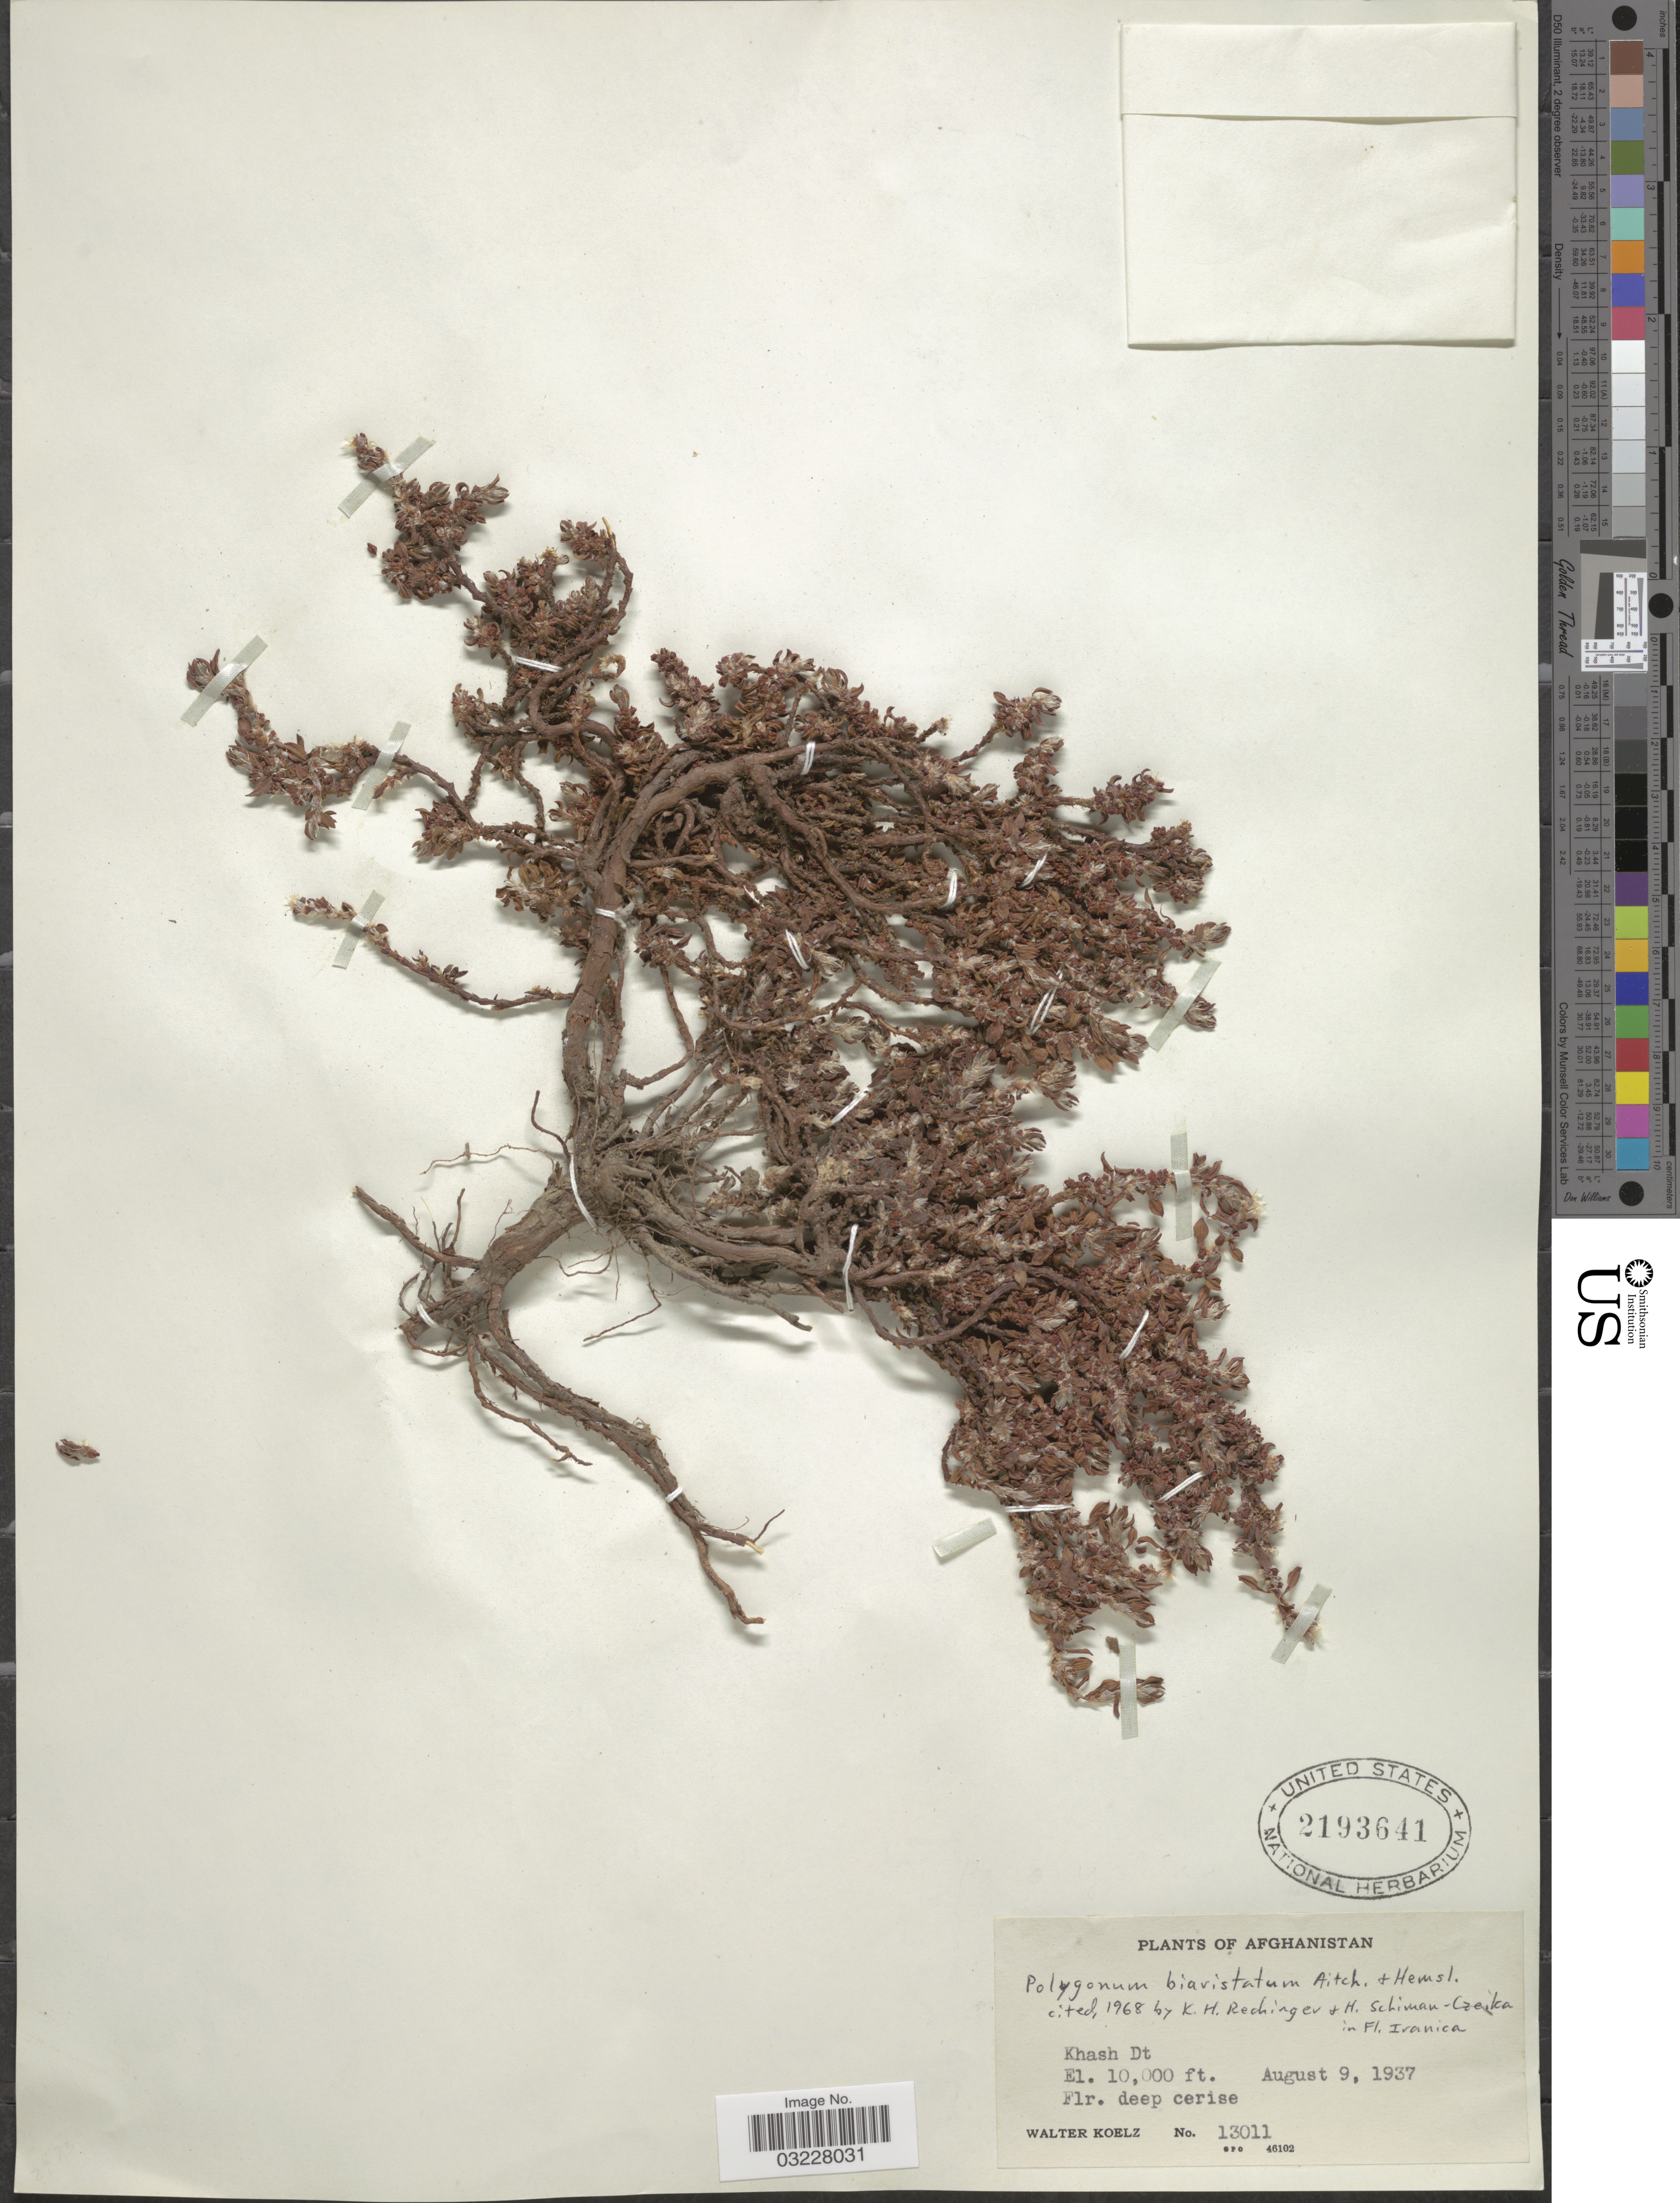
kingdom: Plantae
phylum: Tracheophyta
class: Magnoliopsida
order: Caryophyllales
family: Polygonaceae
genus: Polygonum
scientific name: Polygonum biaristatum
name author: Aitch. & Hemsl.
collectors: W. N. Koelz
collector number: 13011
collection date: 1937-08-09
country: Afghanistan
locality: Khash Dt.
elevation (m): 3048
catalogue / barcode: US 2193641